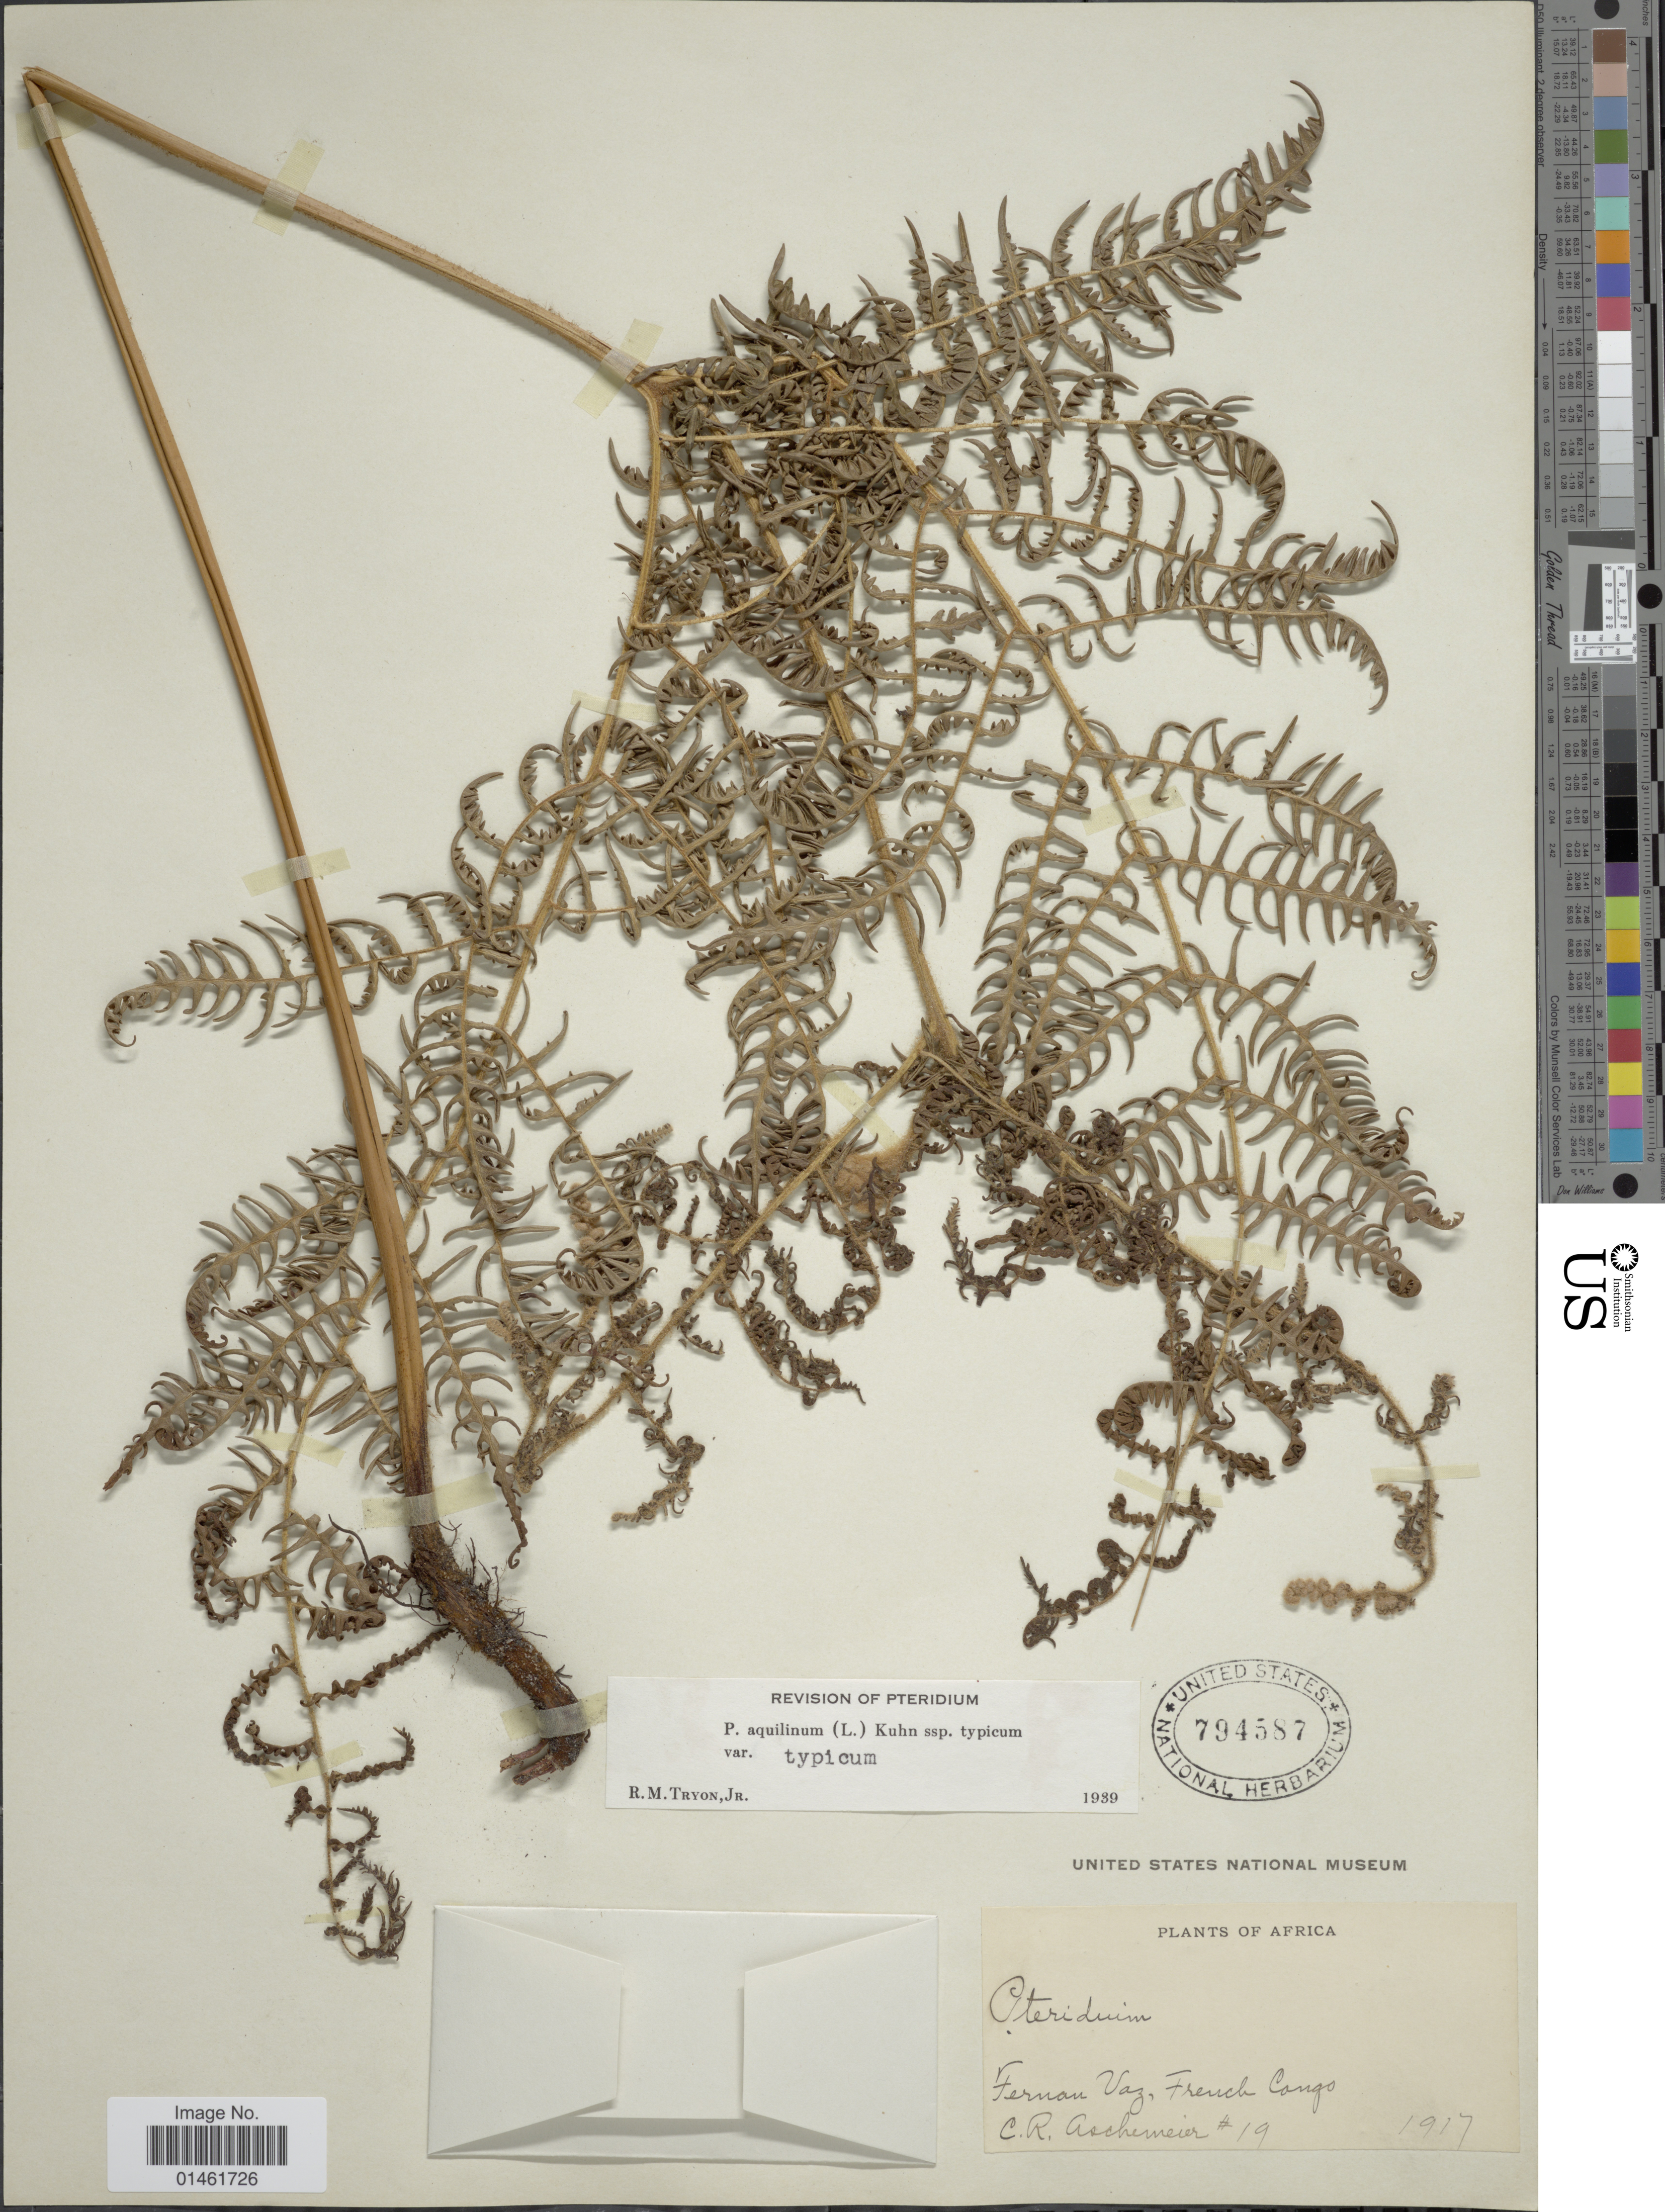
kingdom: Plantae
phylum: Tracheophyta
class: Polypodiopsida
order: Polypodiales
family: Dennstaedtiaceae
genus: Pteridium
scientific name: Pteridium aquilinum var. typicum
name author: R.M. Tryon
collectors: C. Aschemeier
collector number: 19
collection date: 1917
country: Central African Republic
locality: Fernau Vaz, French Congo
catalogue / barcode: US 794587